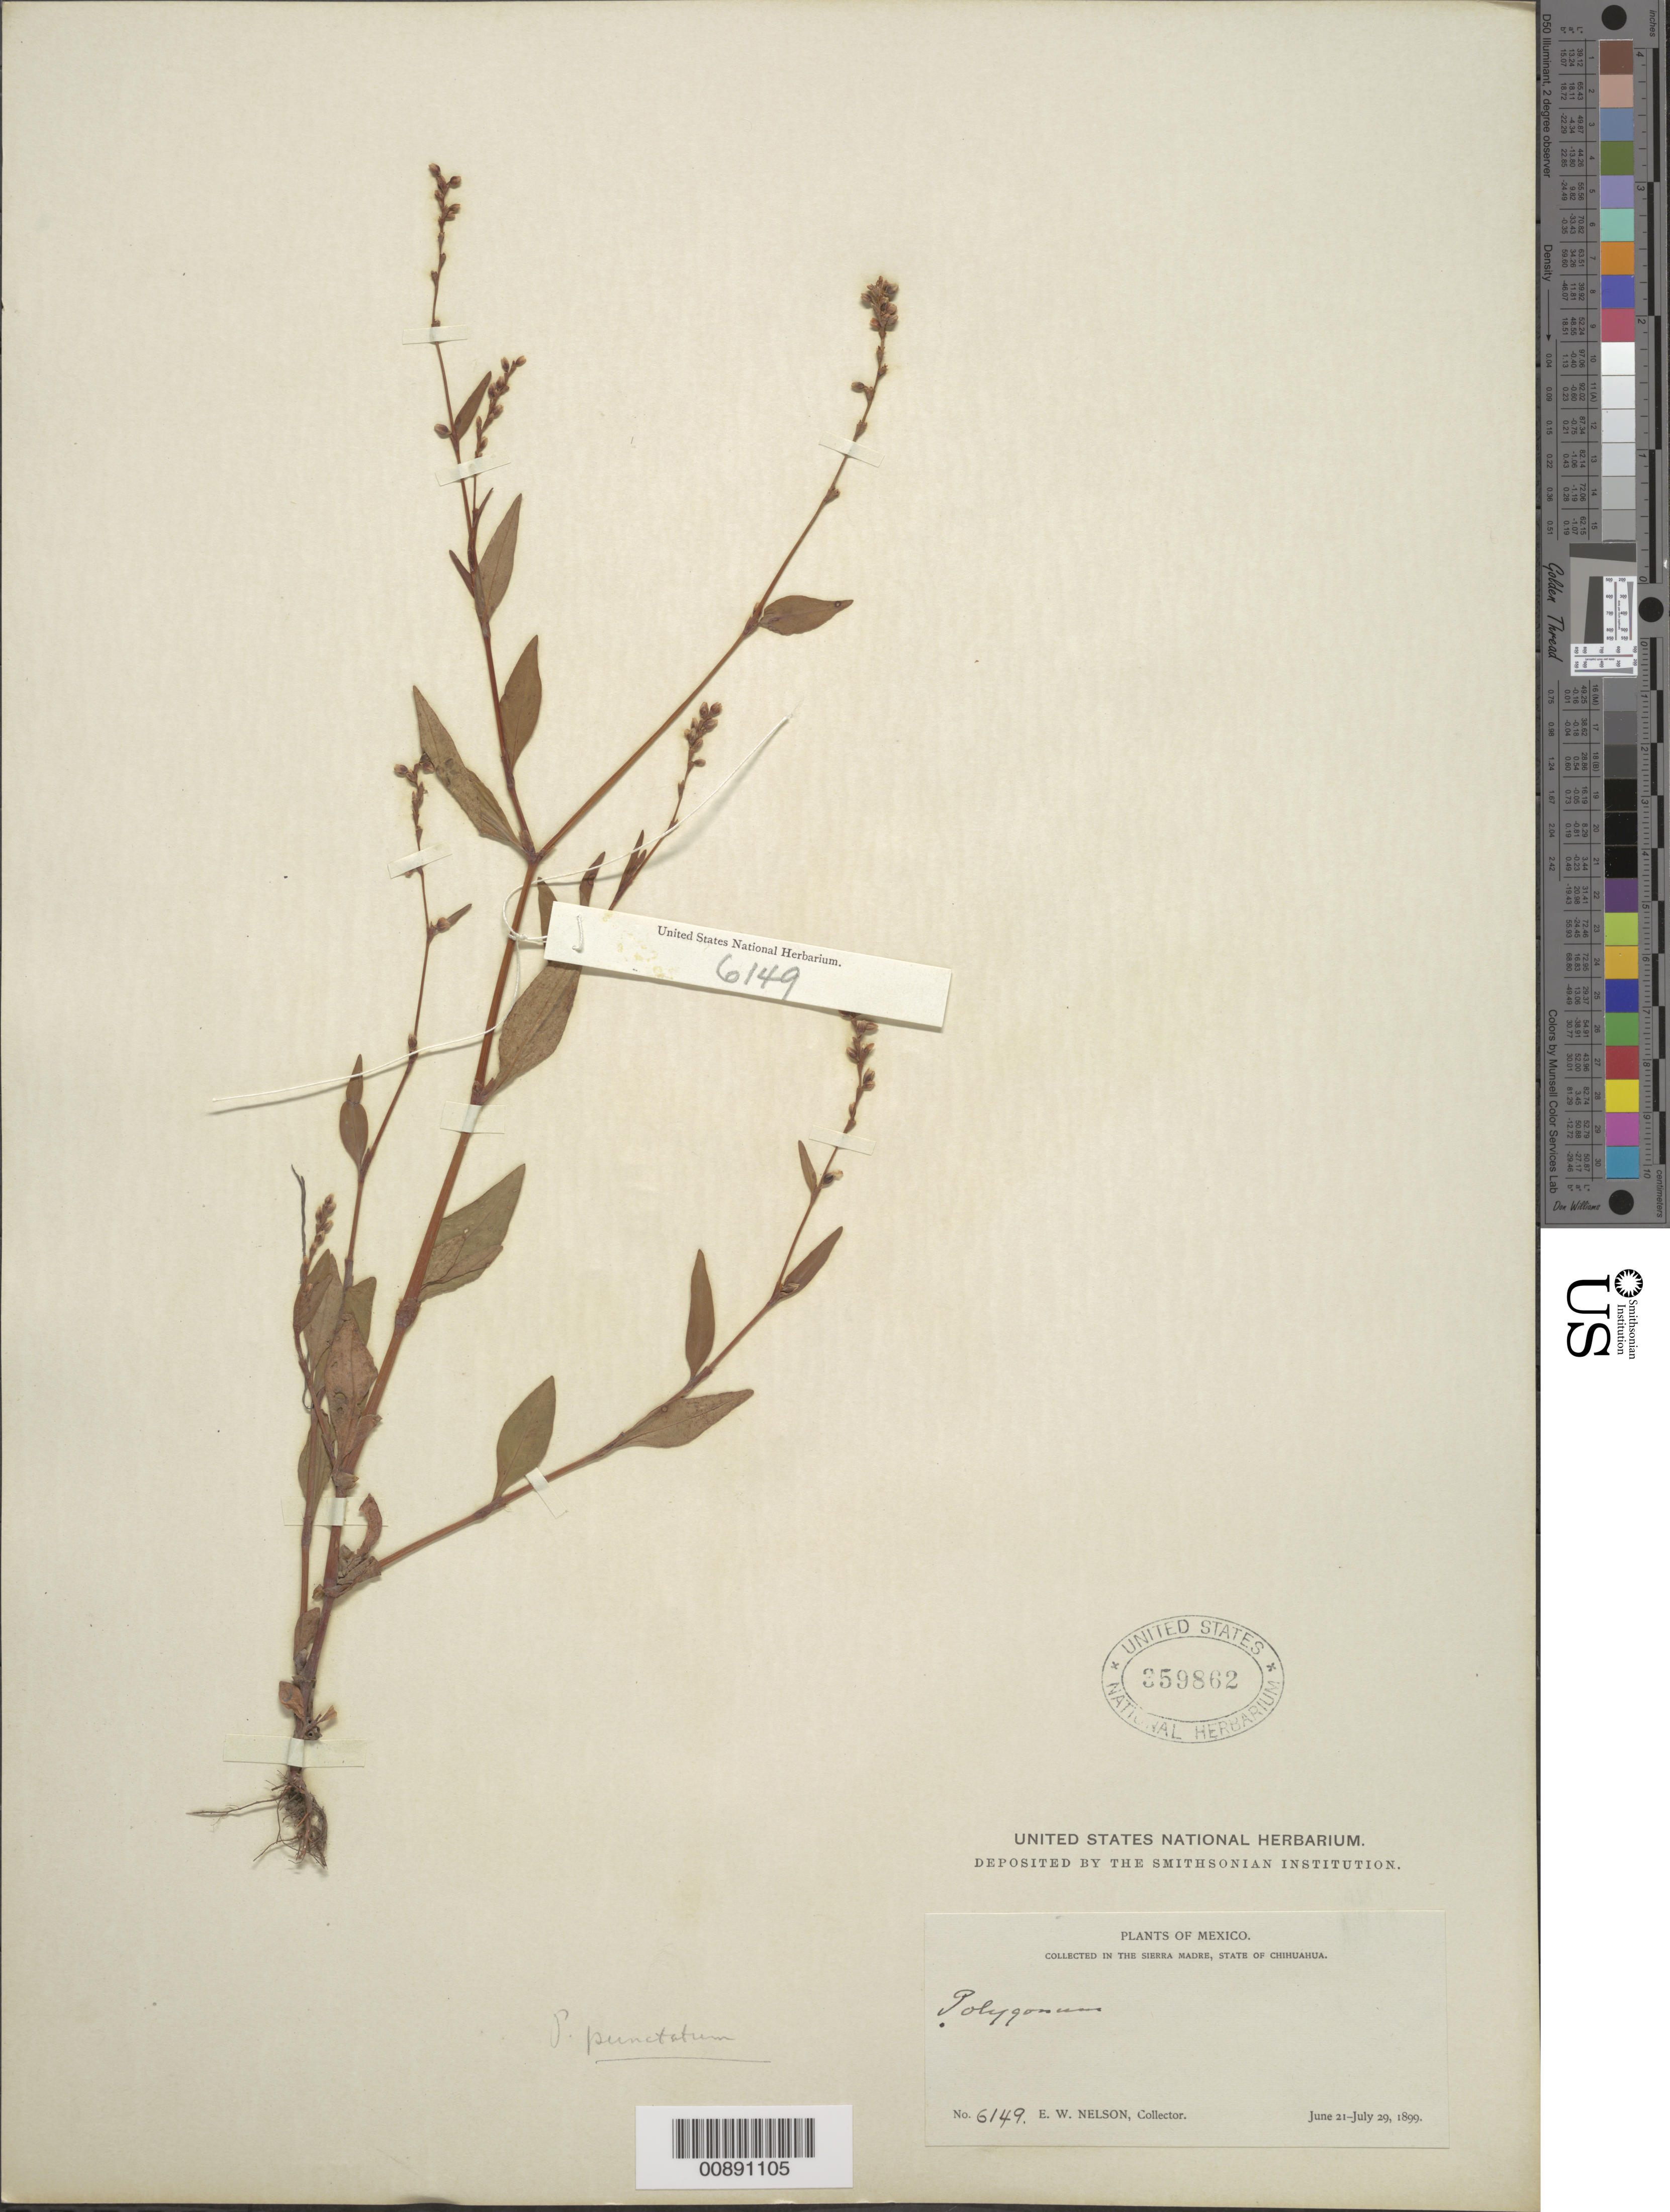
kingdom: Plantae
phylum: Tracheophyta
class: Magnoliopsida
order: Caryophyllales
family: Polygonaceae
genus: Polygonum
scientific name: Polygonum punctatum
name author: Elliott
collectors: E. W. Nelson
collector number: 6149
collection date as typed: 21 Jun 1899 to 29 Jul 1899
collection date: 1899-06-21/1899-07-29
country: Mexico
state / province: Chihuahua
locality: Sierra Madre, Chihuahua.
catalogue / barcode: US 359862